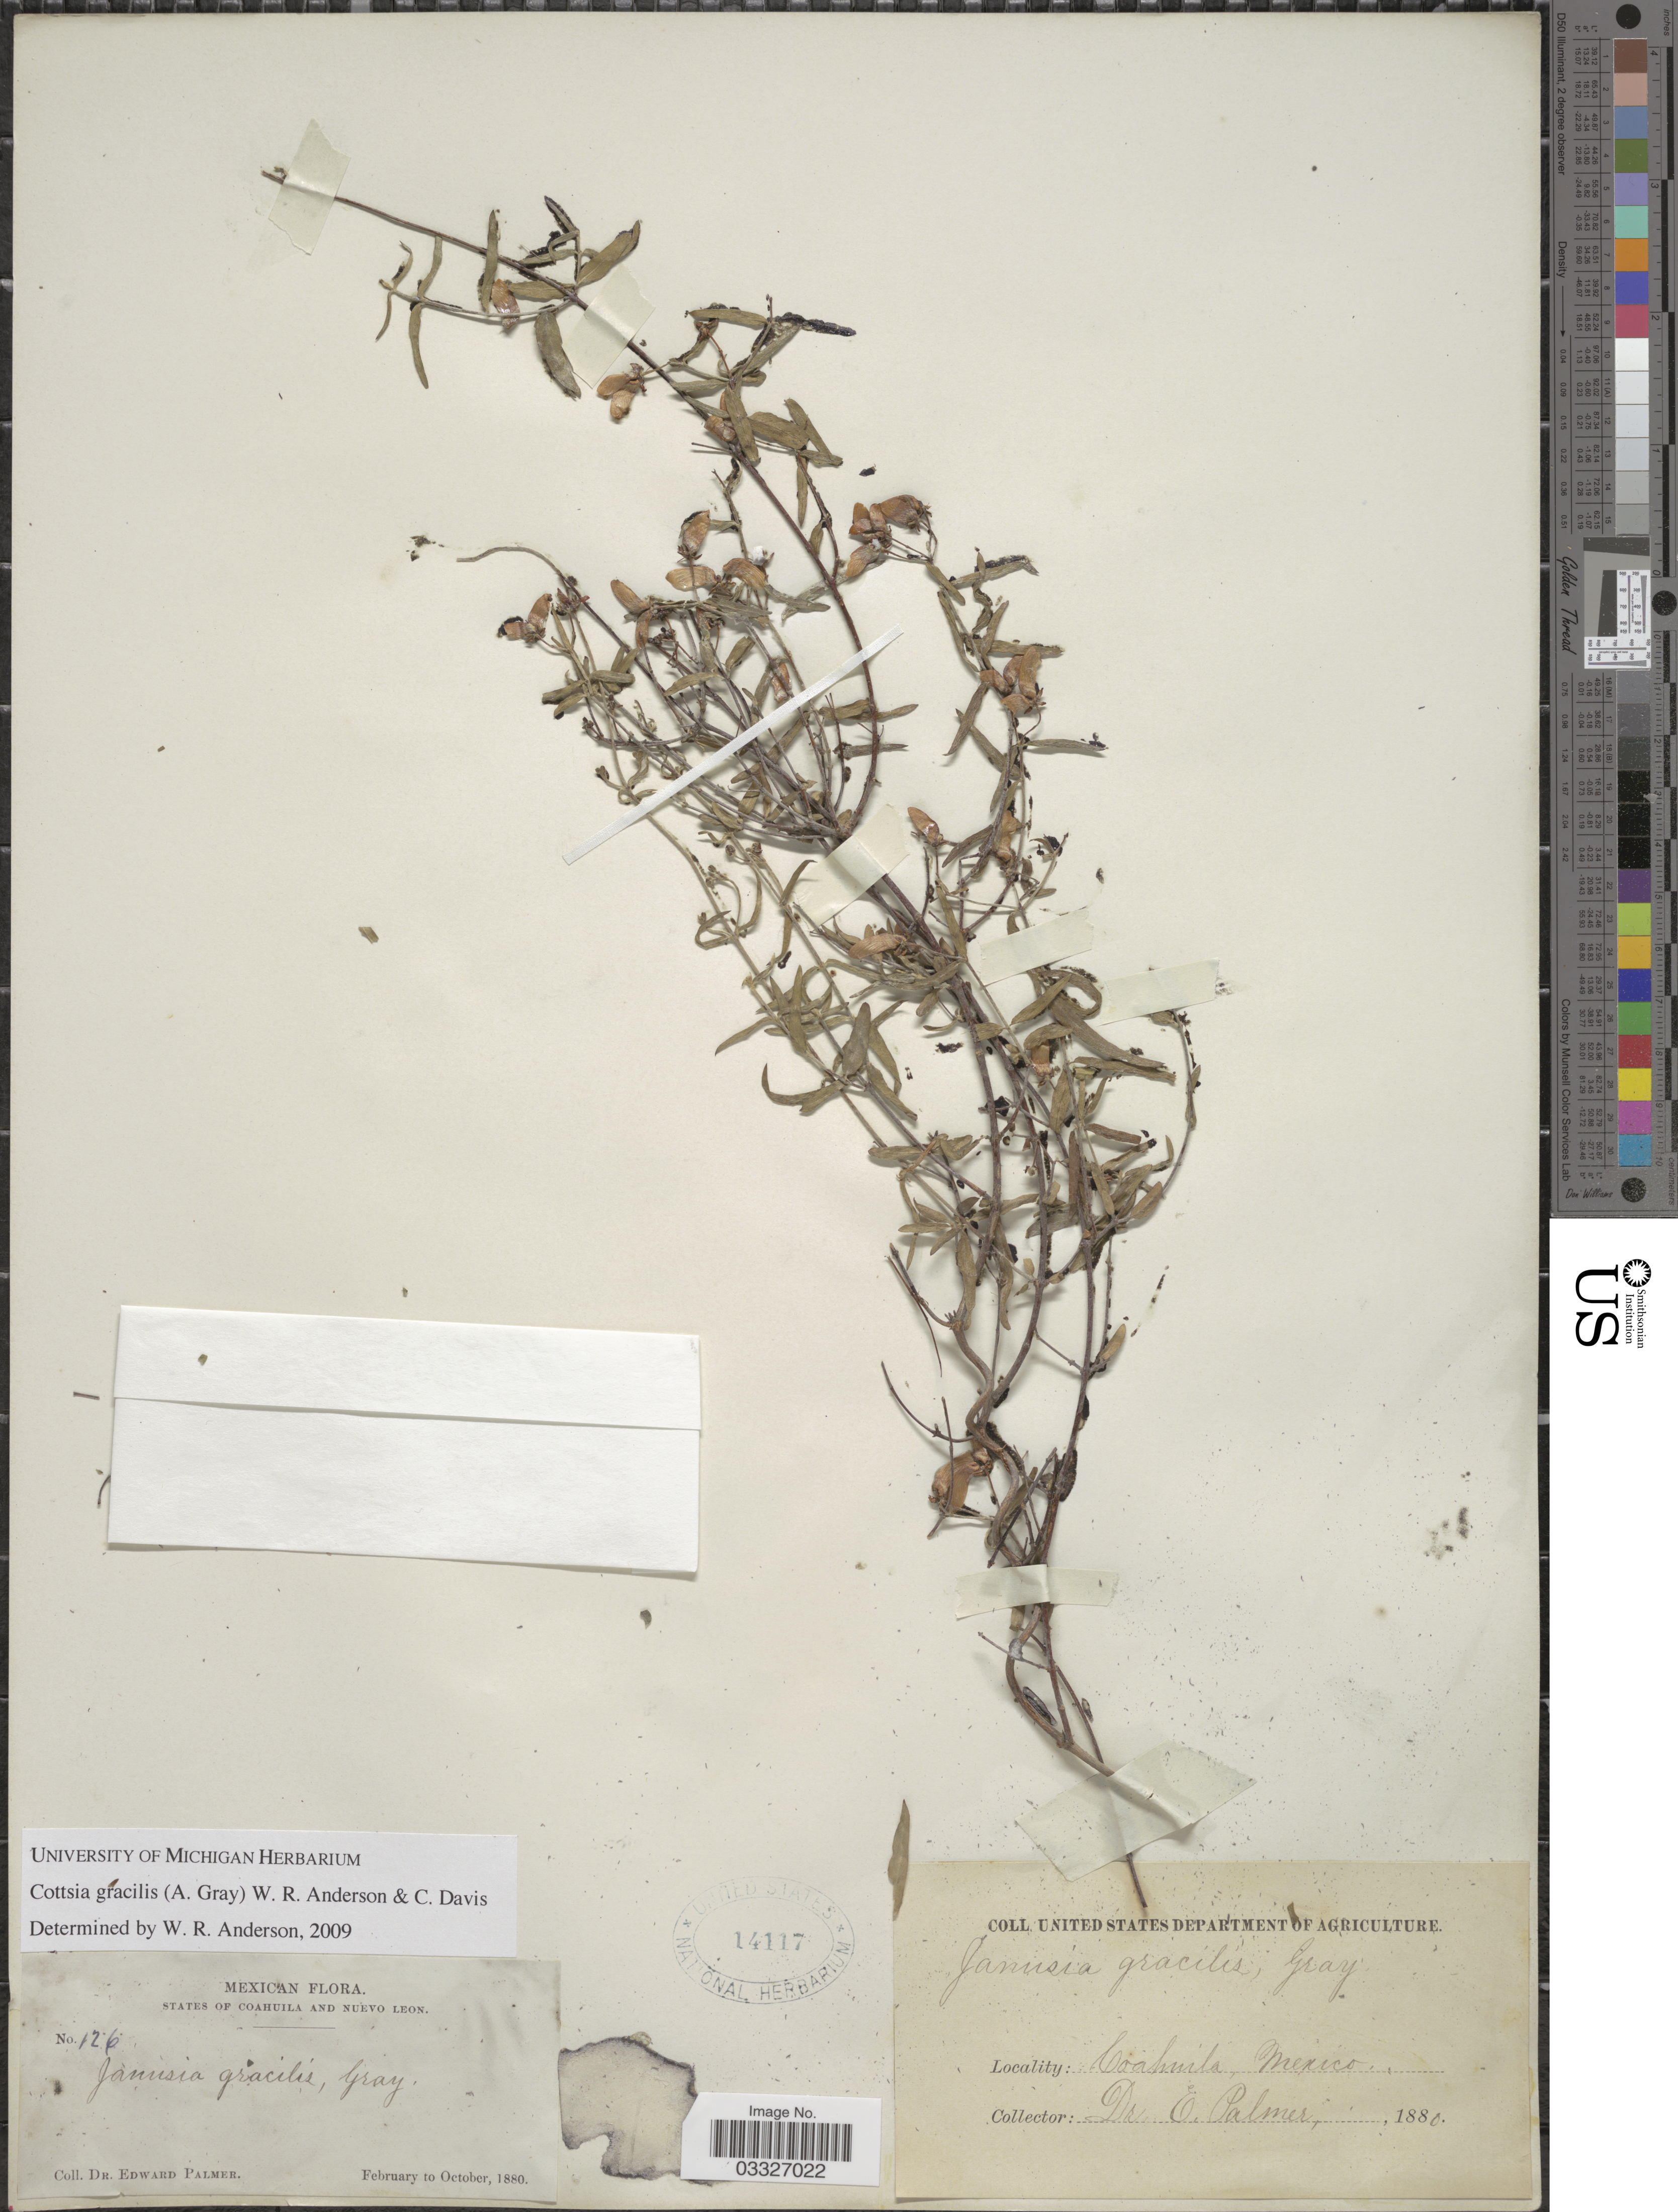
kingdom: Plantae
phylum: Tracheophyta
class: Magnoliopsida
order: Malpighiales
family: Malpighiaceae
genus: Cottsia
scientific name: Cottsia gracilis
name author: (A. Gray) W.R. Anderson & C. Davis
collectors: E. Palmer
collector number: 126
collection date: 1880-02/1880-10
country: Mexico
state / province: Coahuila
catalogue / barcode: US 14117